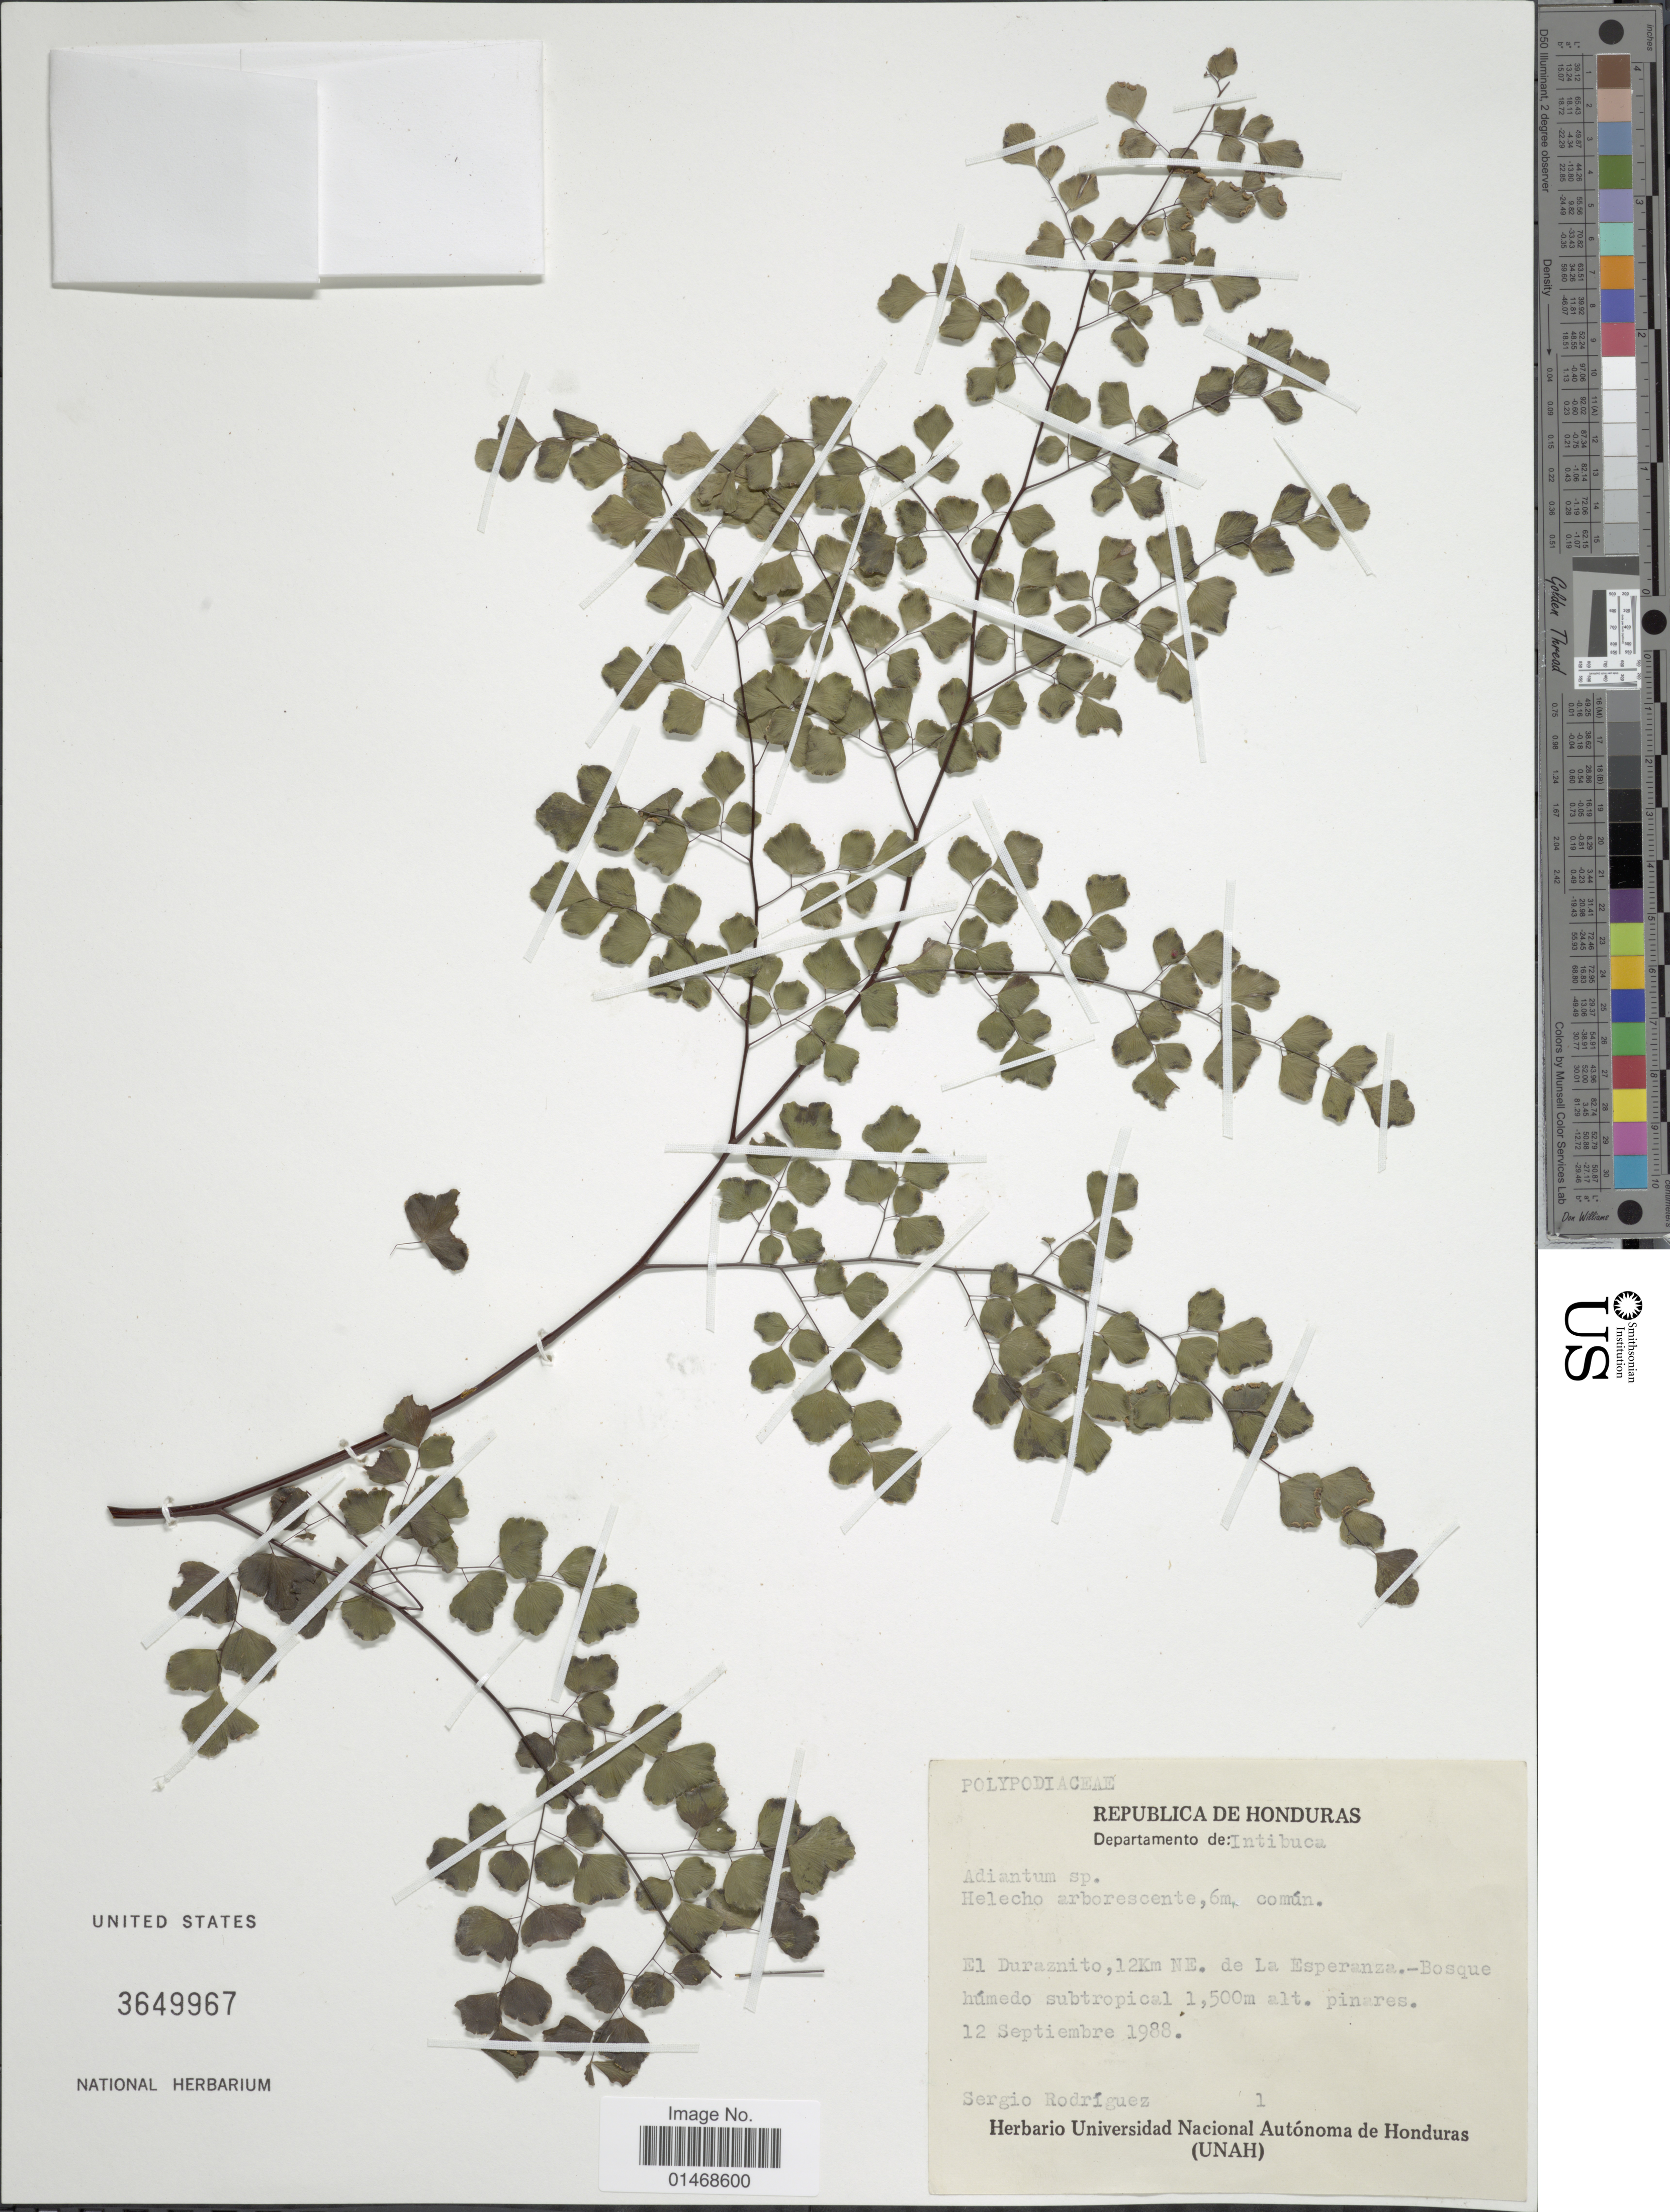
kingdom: Plantae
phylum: Tracheophyta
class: Polypodiopsida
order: Polypodiales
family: Pteridaceae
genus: Adiantum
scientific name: Adiantum sp.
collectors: S. Rodriguez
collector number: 1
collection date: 1988-09-12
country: Honduras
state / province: Intibuca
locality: Departamento de: Intibuca, El Duraznito, 12km NE de la Esperanzas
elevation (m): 1500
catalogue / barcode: US 3649967